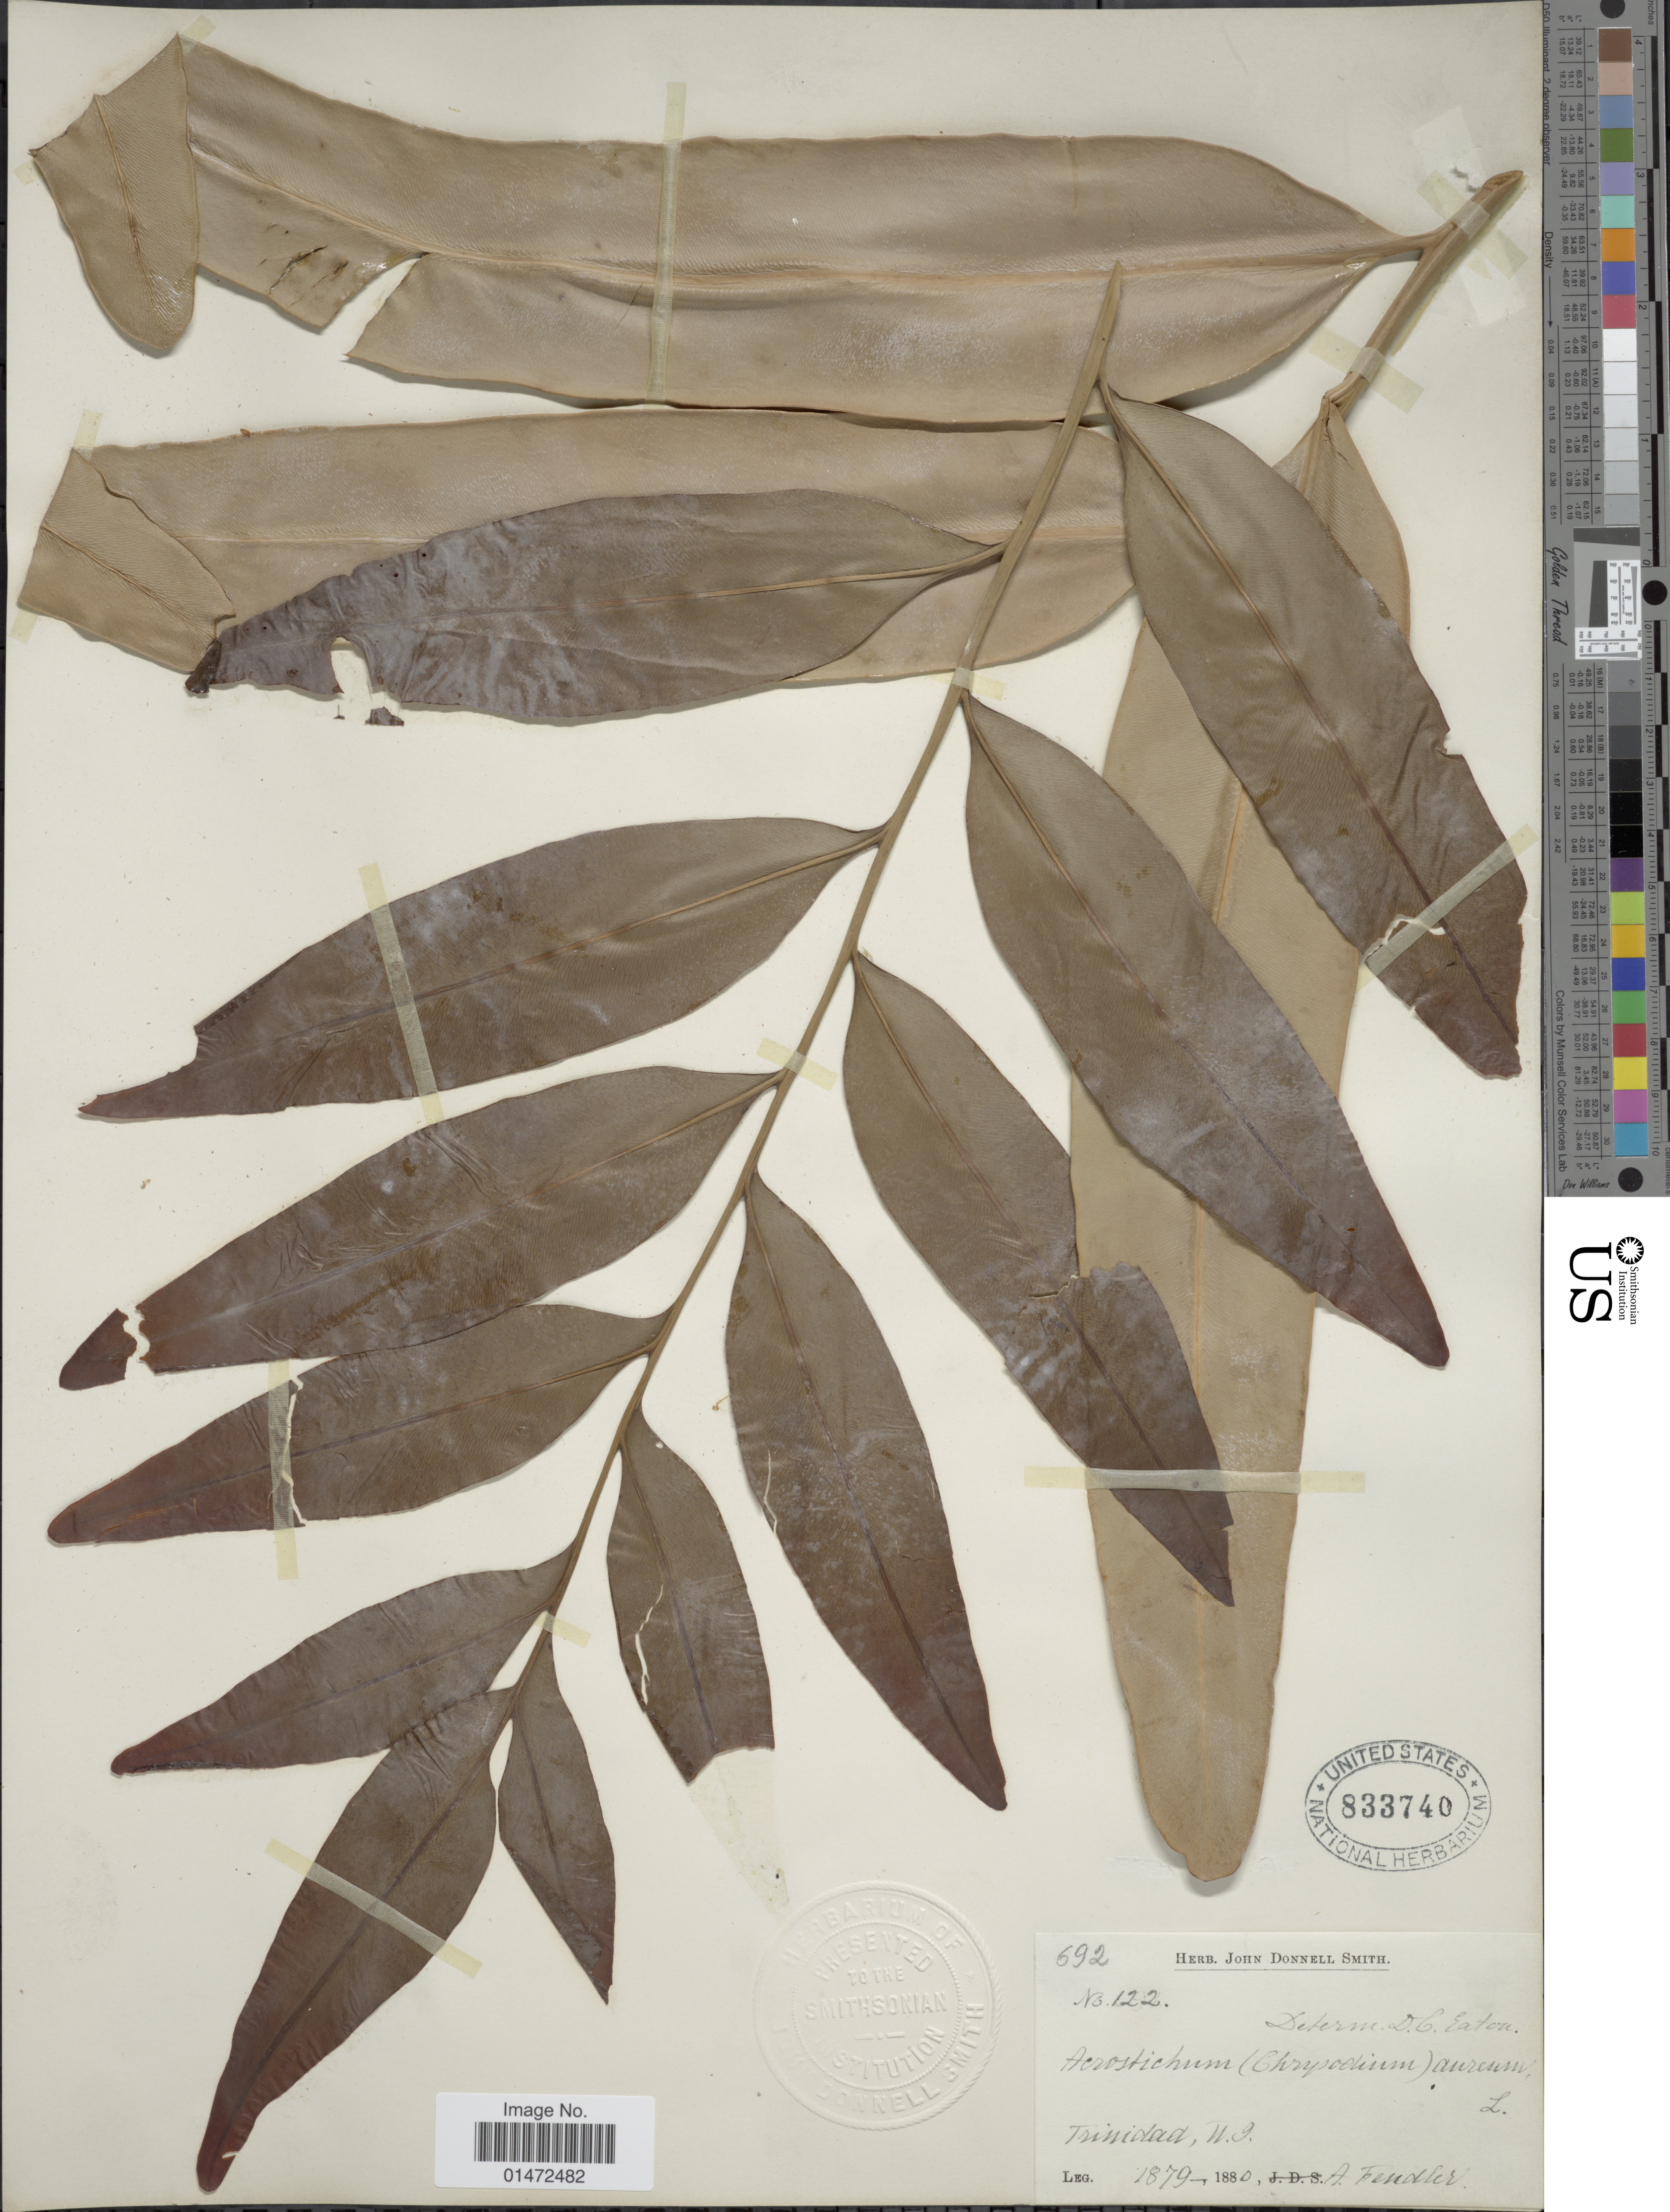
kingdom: Plantae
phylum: Tracheophyta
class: Polypodiopsida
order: Polypodiales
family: Pteridaceae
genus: Acrostichum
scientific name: Acrostichum aureum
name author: L.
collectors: A. Fendler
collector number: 122/692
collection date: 1879/1880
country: Trinidad and Tobago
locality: Trinidad, W.I.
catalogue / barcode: US 833740